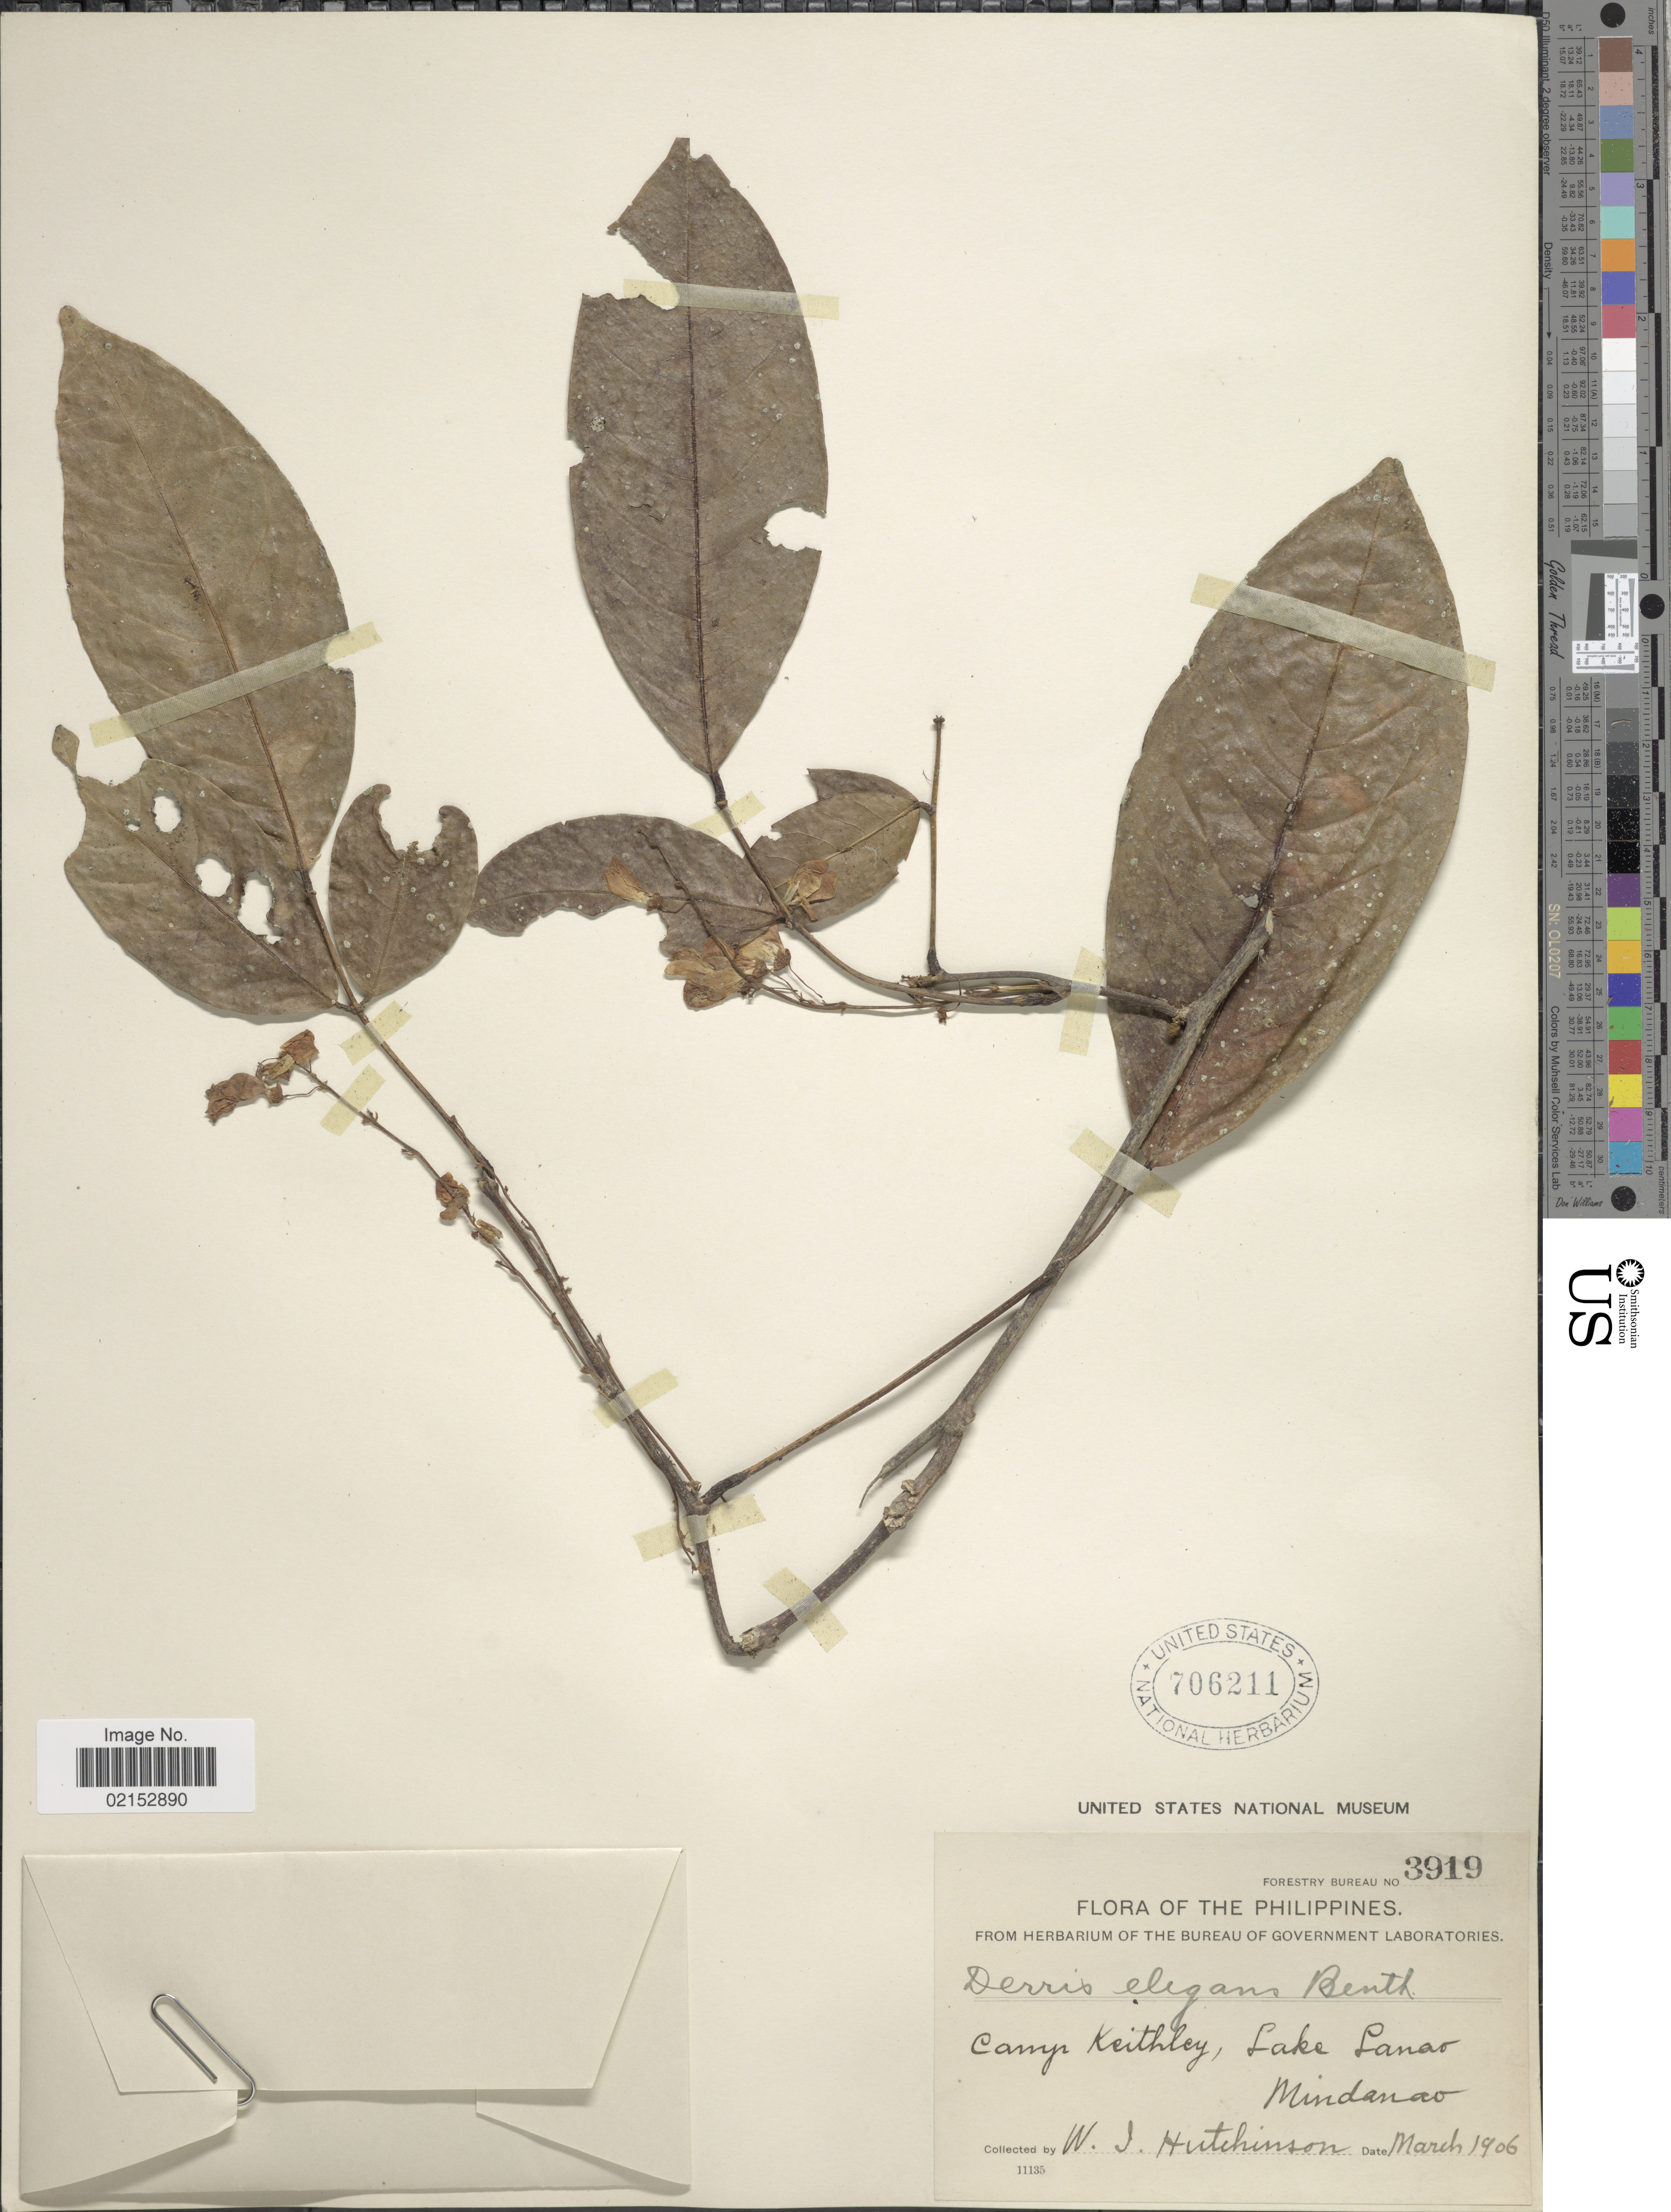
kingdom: Plantae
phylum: Tracheophyta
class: Magnoliopsida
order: Fabales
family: Fabaceae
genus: Derris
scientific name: Derris elegans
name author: Benth.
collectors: W. J. Hutchinson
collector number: Forestry Bureau 3919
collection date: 1906-03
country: Philippines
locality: Camp Keithley, Lake Lanao, Mindanao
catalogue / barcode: US 706211